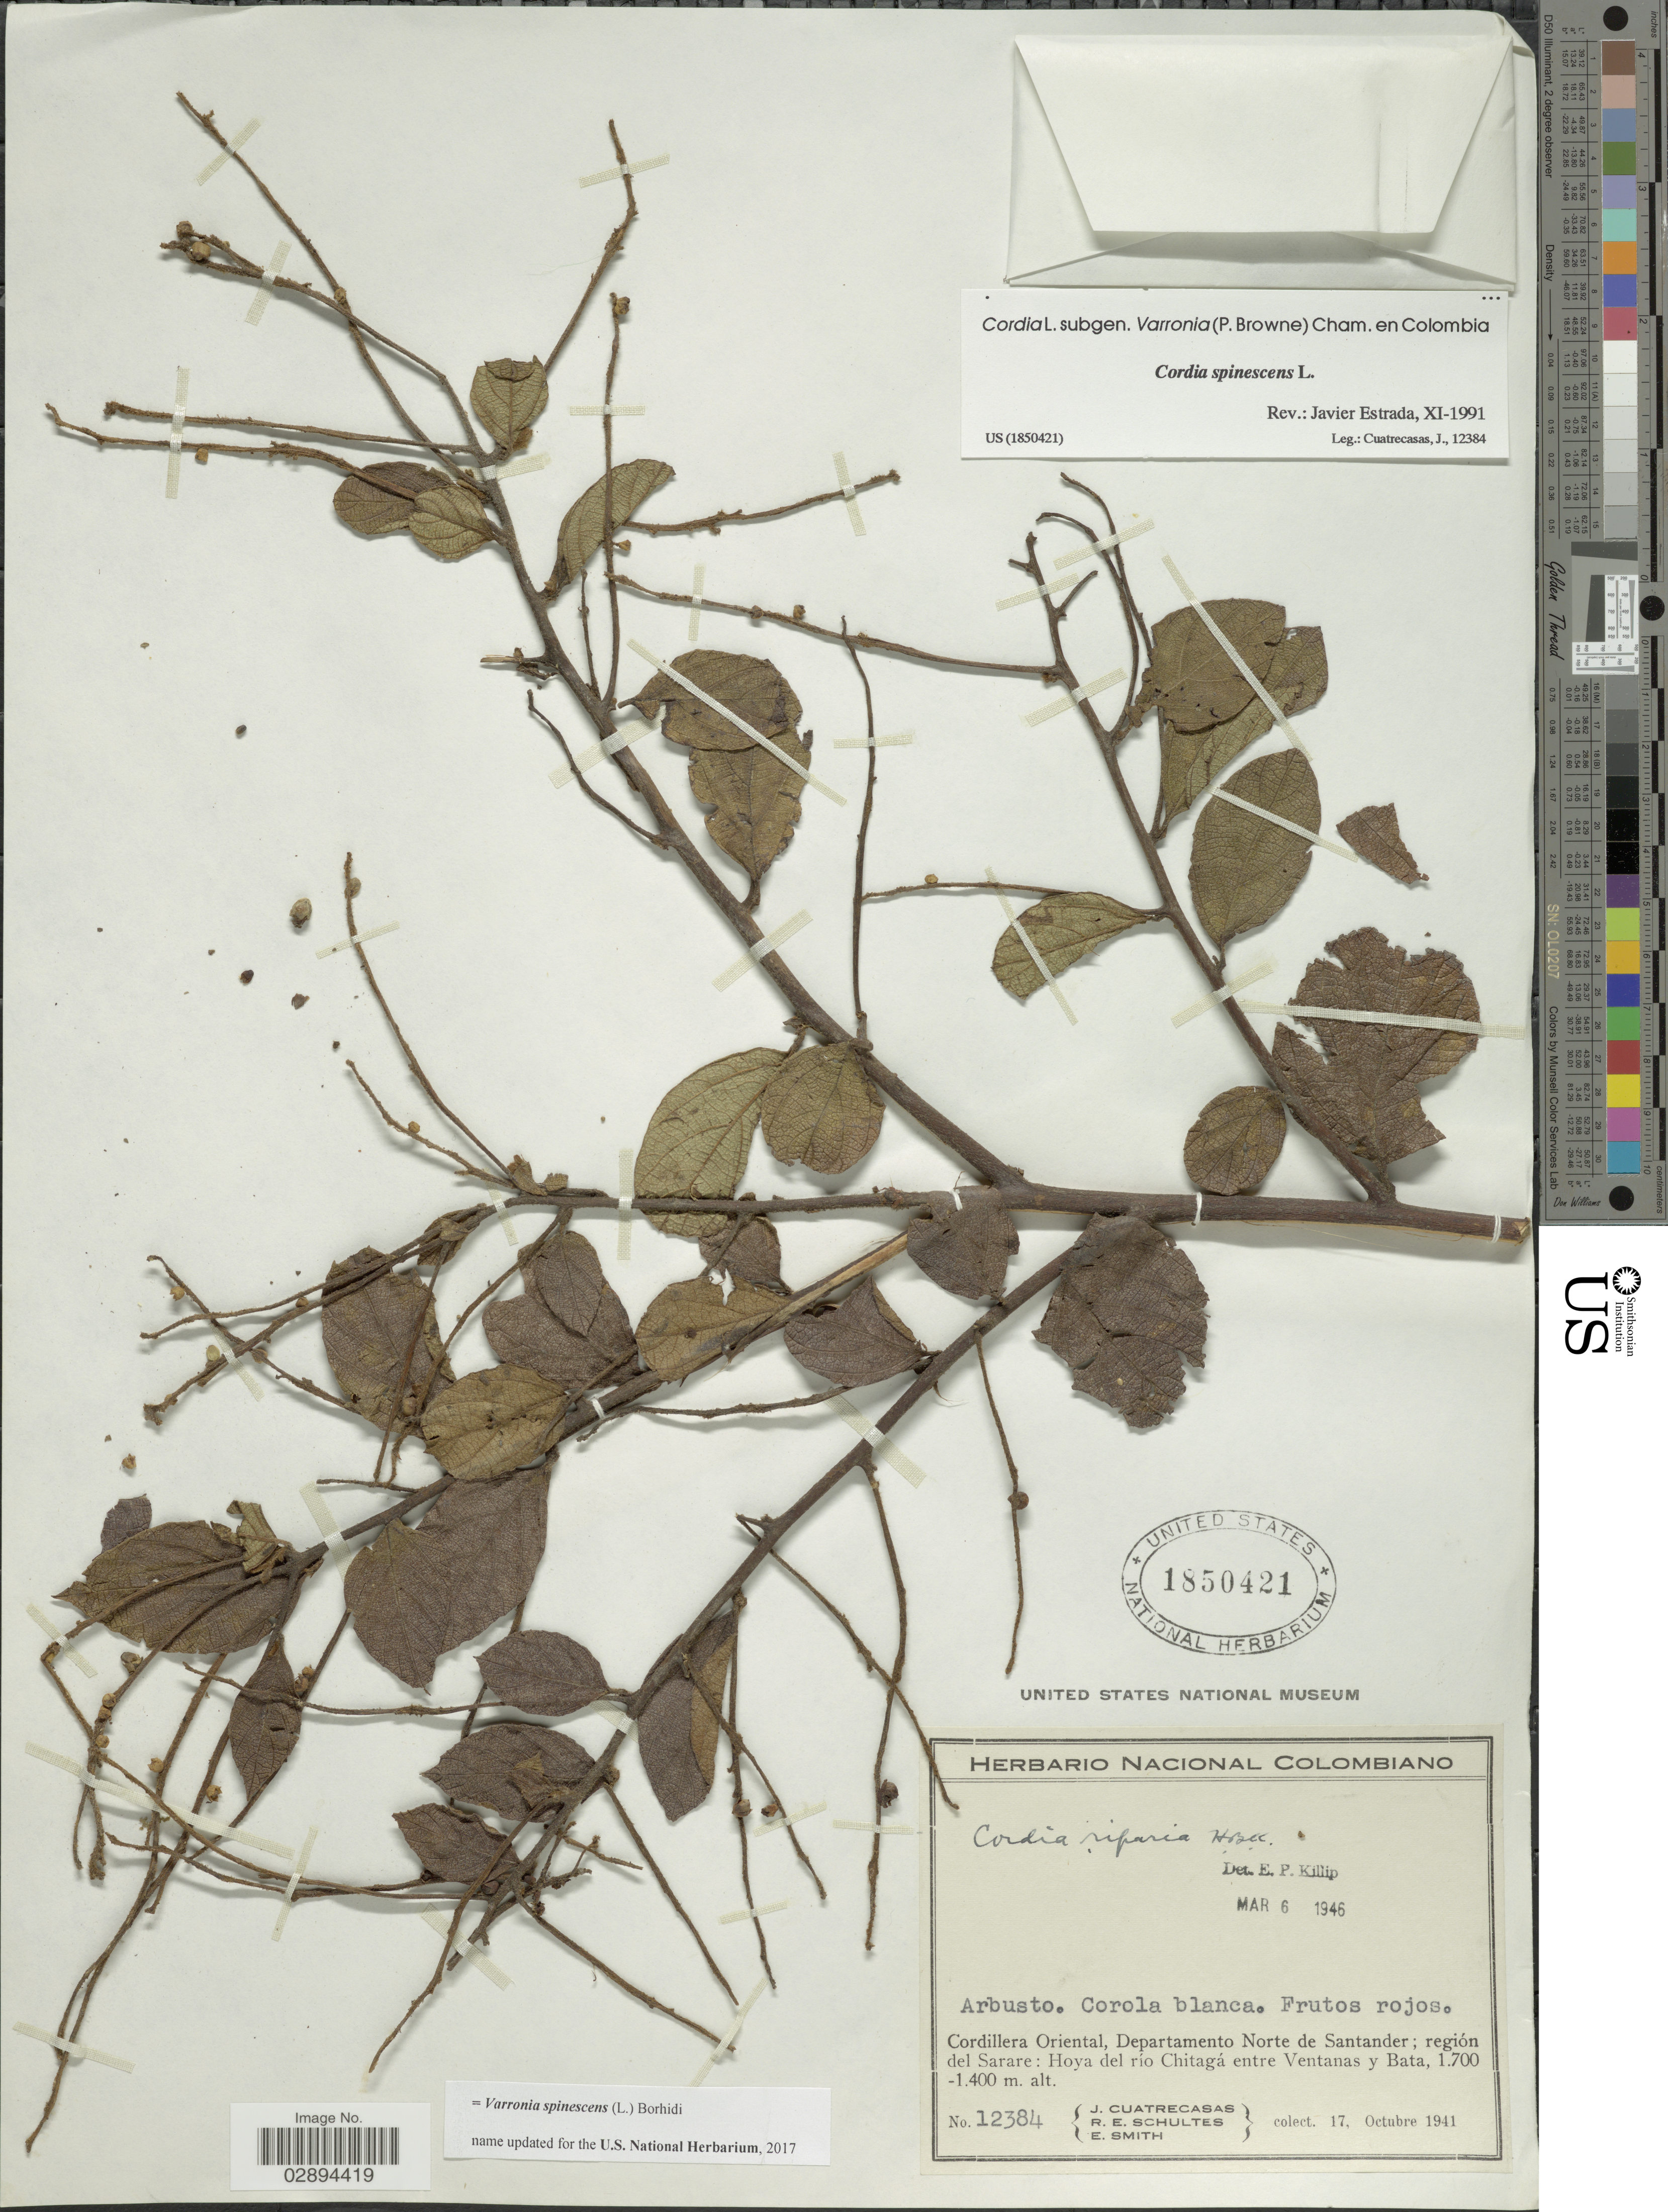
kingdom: Plantae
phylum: Tracheophyta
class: Magnoliopsida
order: Boraginales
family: Cordiaceae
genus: Varronia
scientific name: Varronia spinescens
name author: (L.) Borhidi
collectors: J. Cuatrecasas, R. E. Schultes & E. Smith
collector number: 12384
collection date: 1941-10-17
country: Colombia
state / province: Norte de Santander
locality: Cordillera Oriental, Departamento Norte de Santander, región del Sarare, Hoya del río Chitagá entre Ventanas y Bata.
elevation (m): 1400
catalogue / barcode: US 1850421